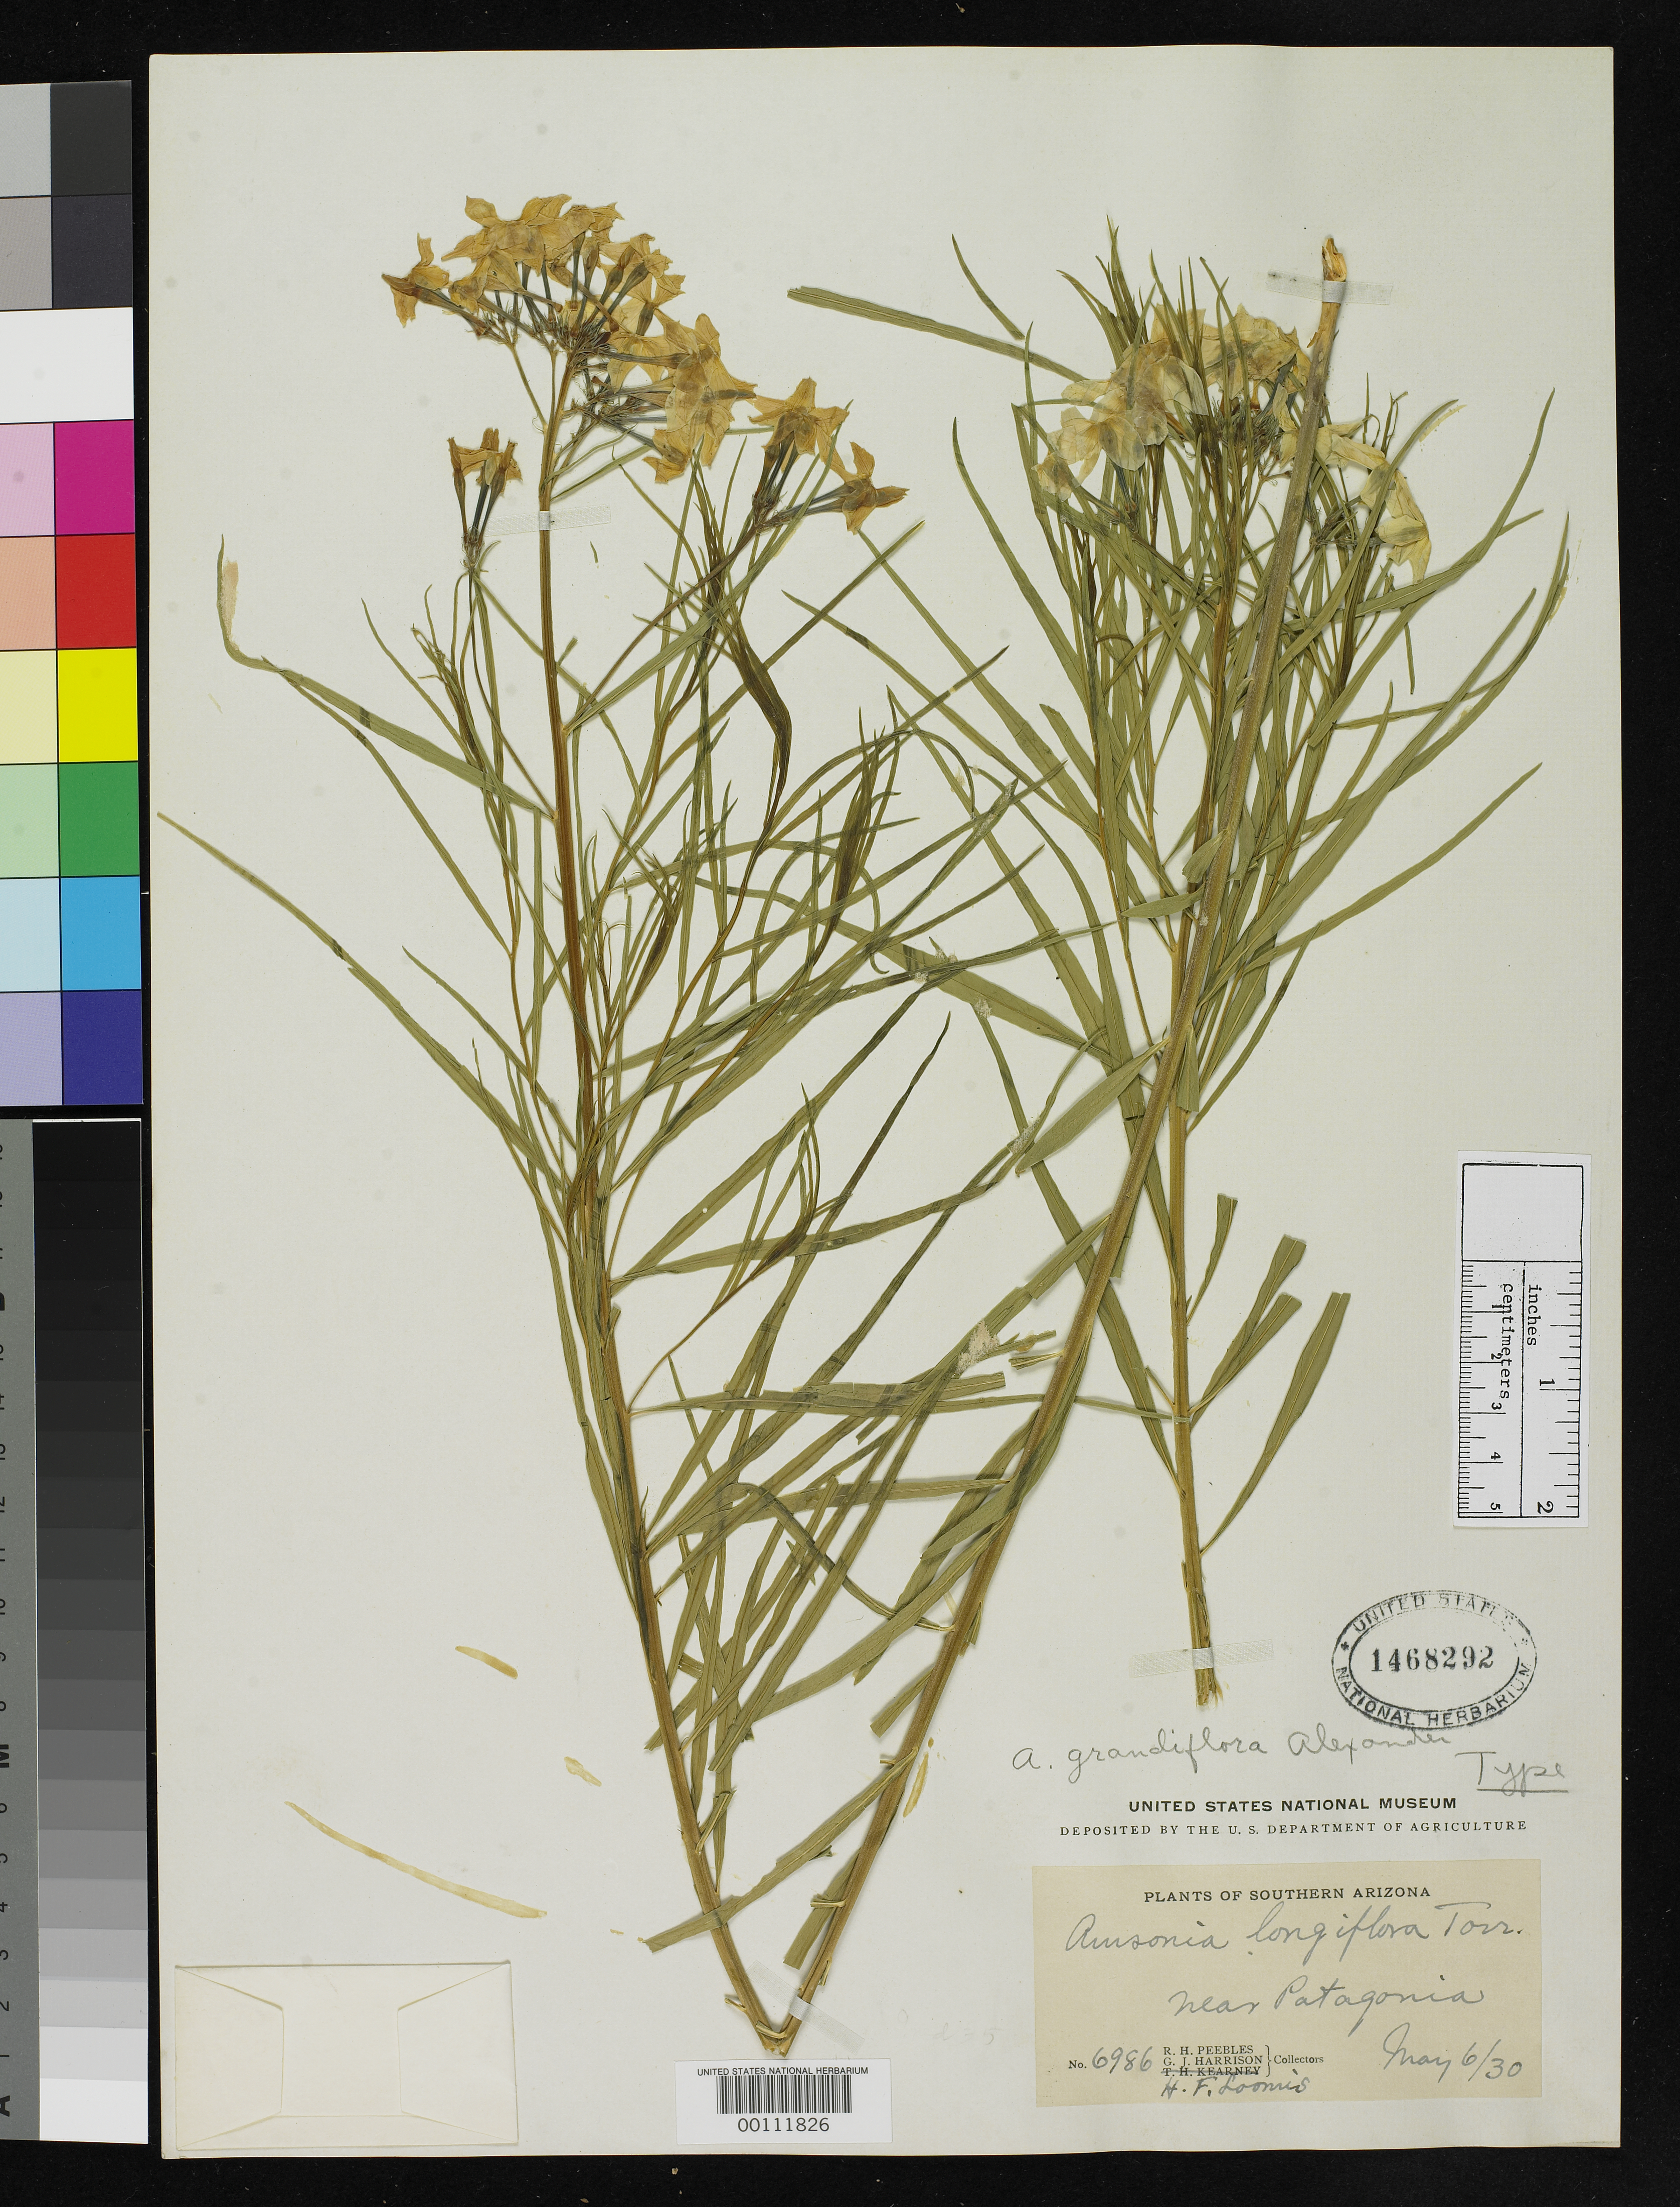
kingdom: Plantae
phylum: Tracheophyta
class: Magnoliopsida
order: Gentianales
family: Apocynaceae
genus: Amsonia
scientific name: Amsonia grandiflora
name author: Alexander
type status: Type Collection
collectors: R. H. Peebles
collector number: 6986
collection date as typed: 06 May 1930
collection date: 1930-05-06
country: United States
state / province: Arizona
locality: Near Patagonia.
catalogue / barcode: US 1468292